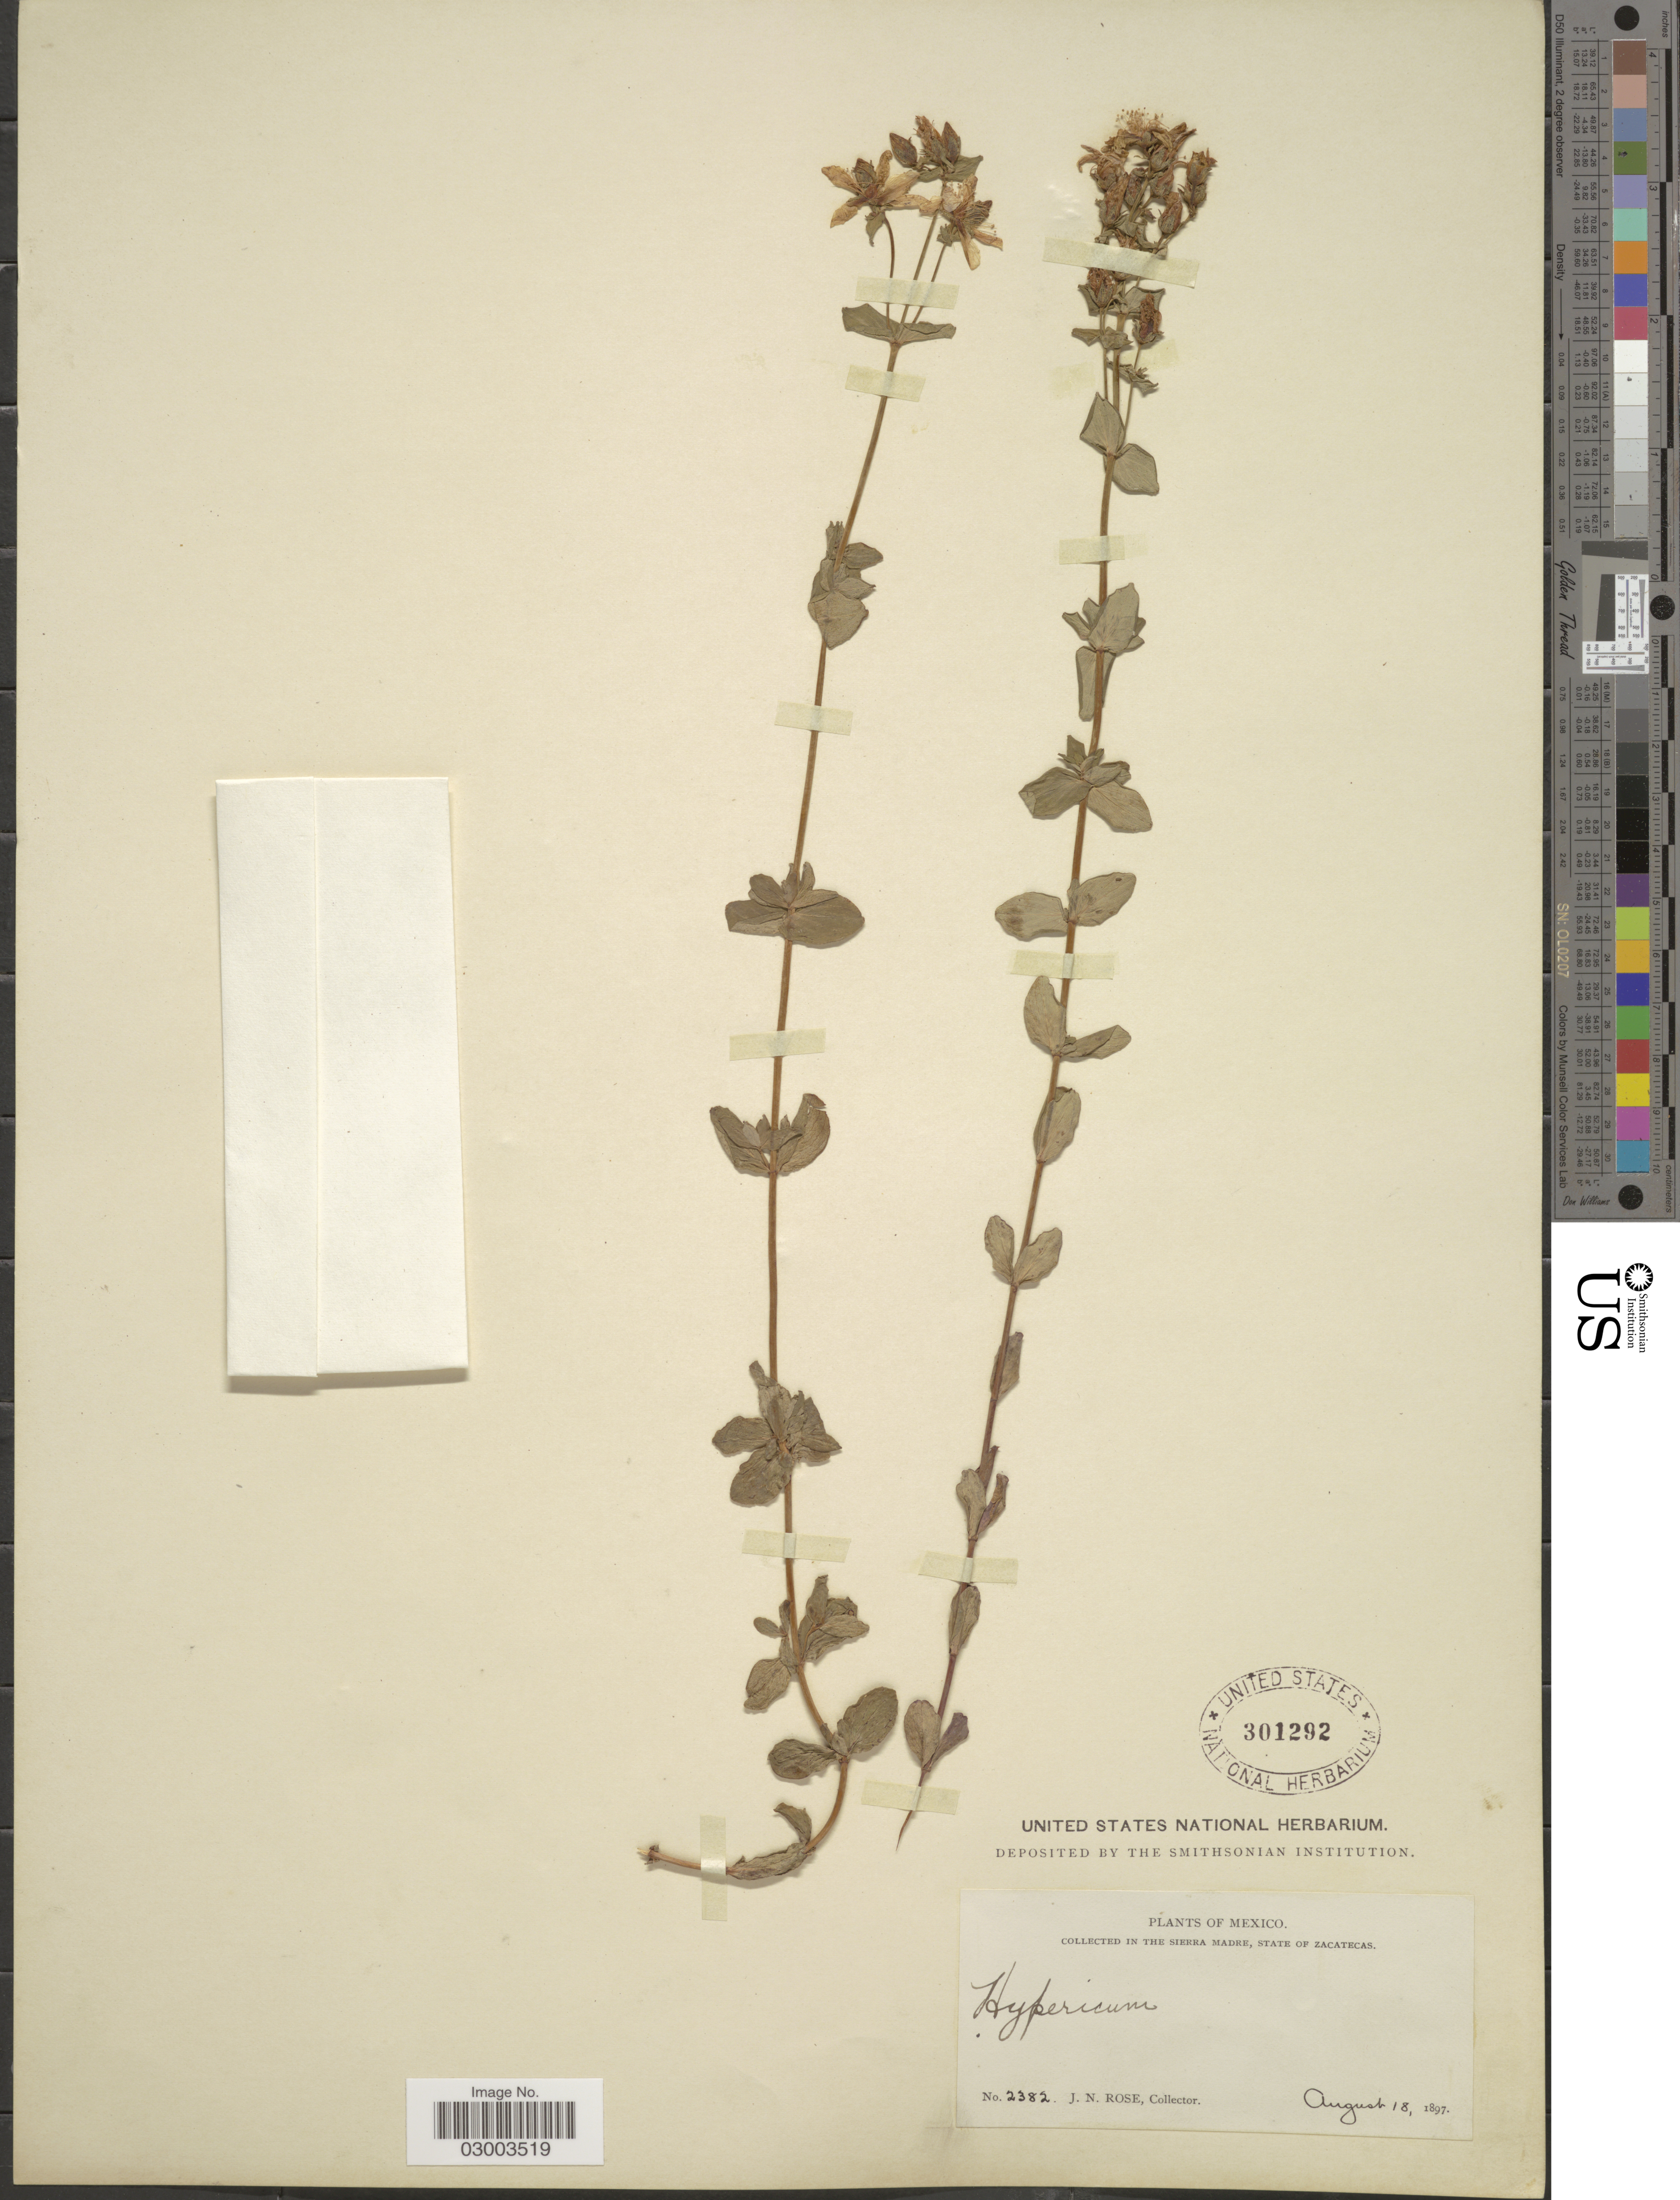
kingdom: Plantae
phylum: Tracheophyta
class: Magnoliopsida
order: Malpighiales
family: Hypericaceae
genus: Hypericum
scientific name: Hypericum simulans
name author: Rose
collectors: J. N. Rose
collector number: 2382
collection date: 1897-08-18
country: Mexico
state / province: Zacatecas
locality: In the Sierra Madre.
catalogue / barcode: US 301292